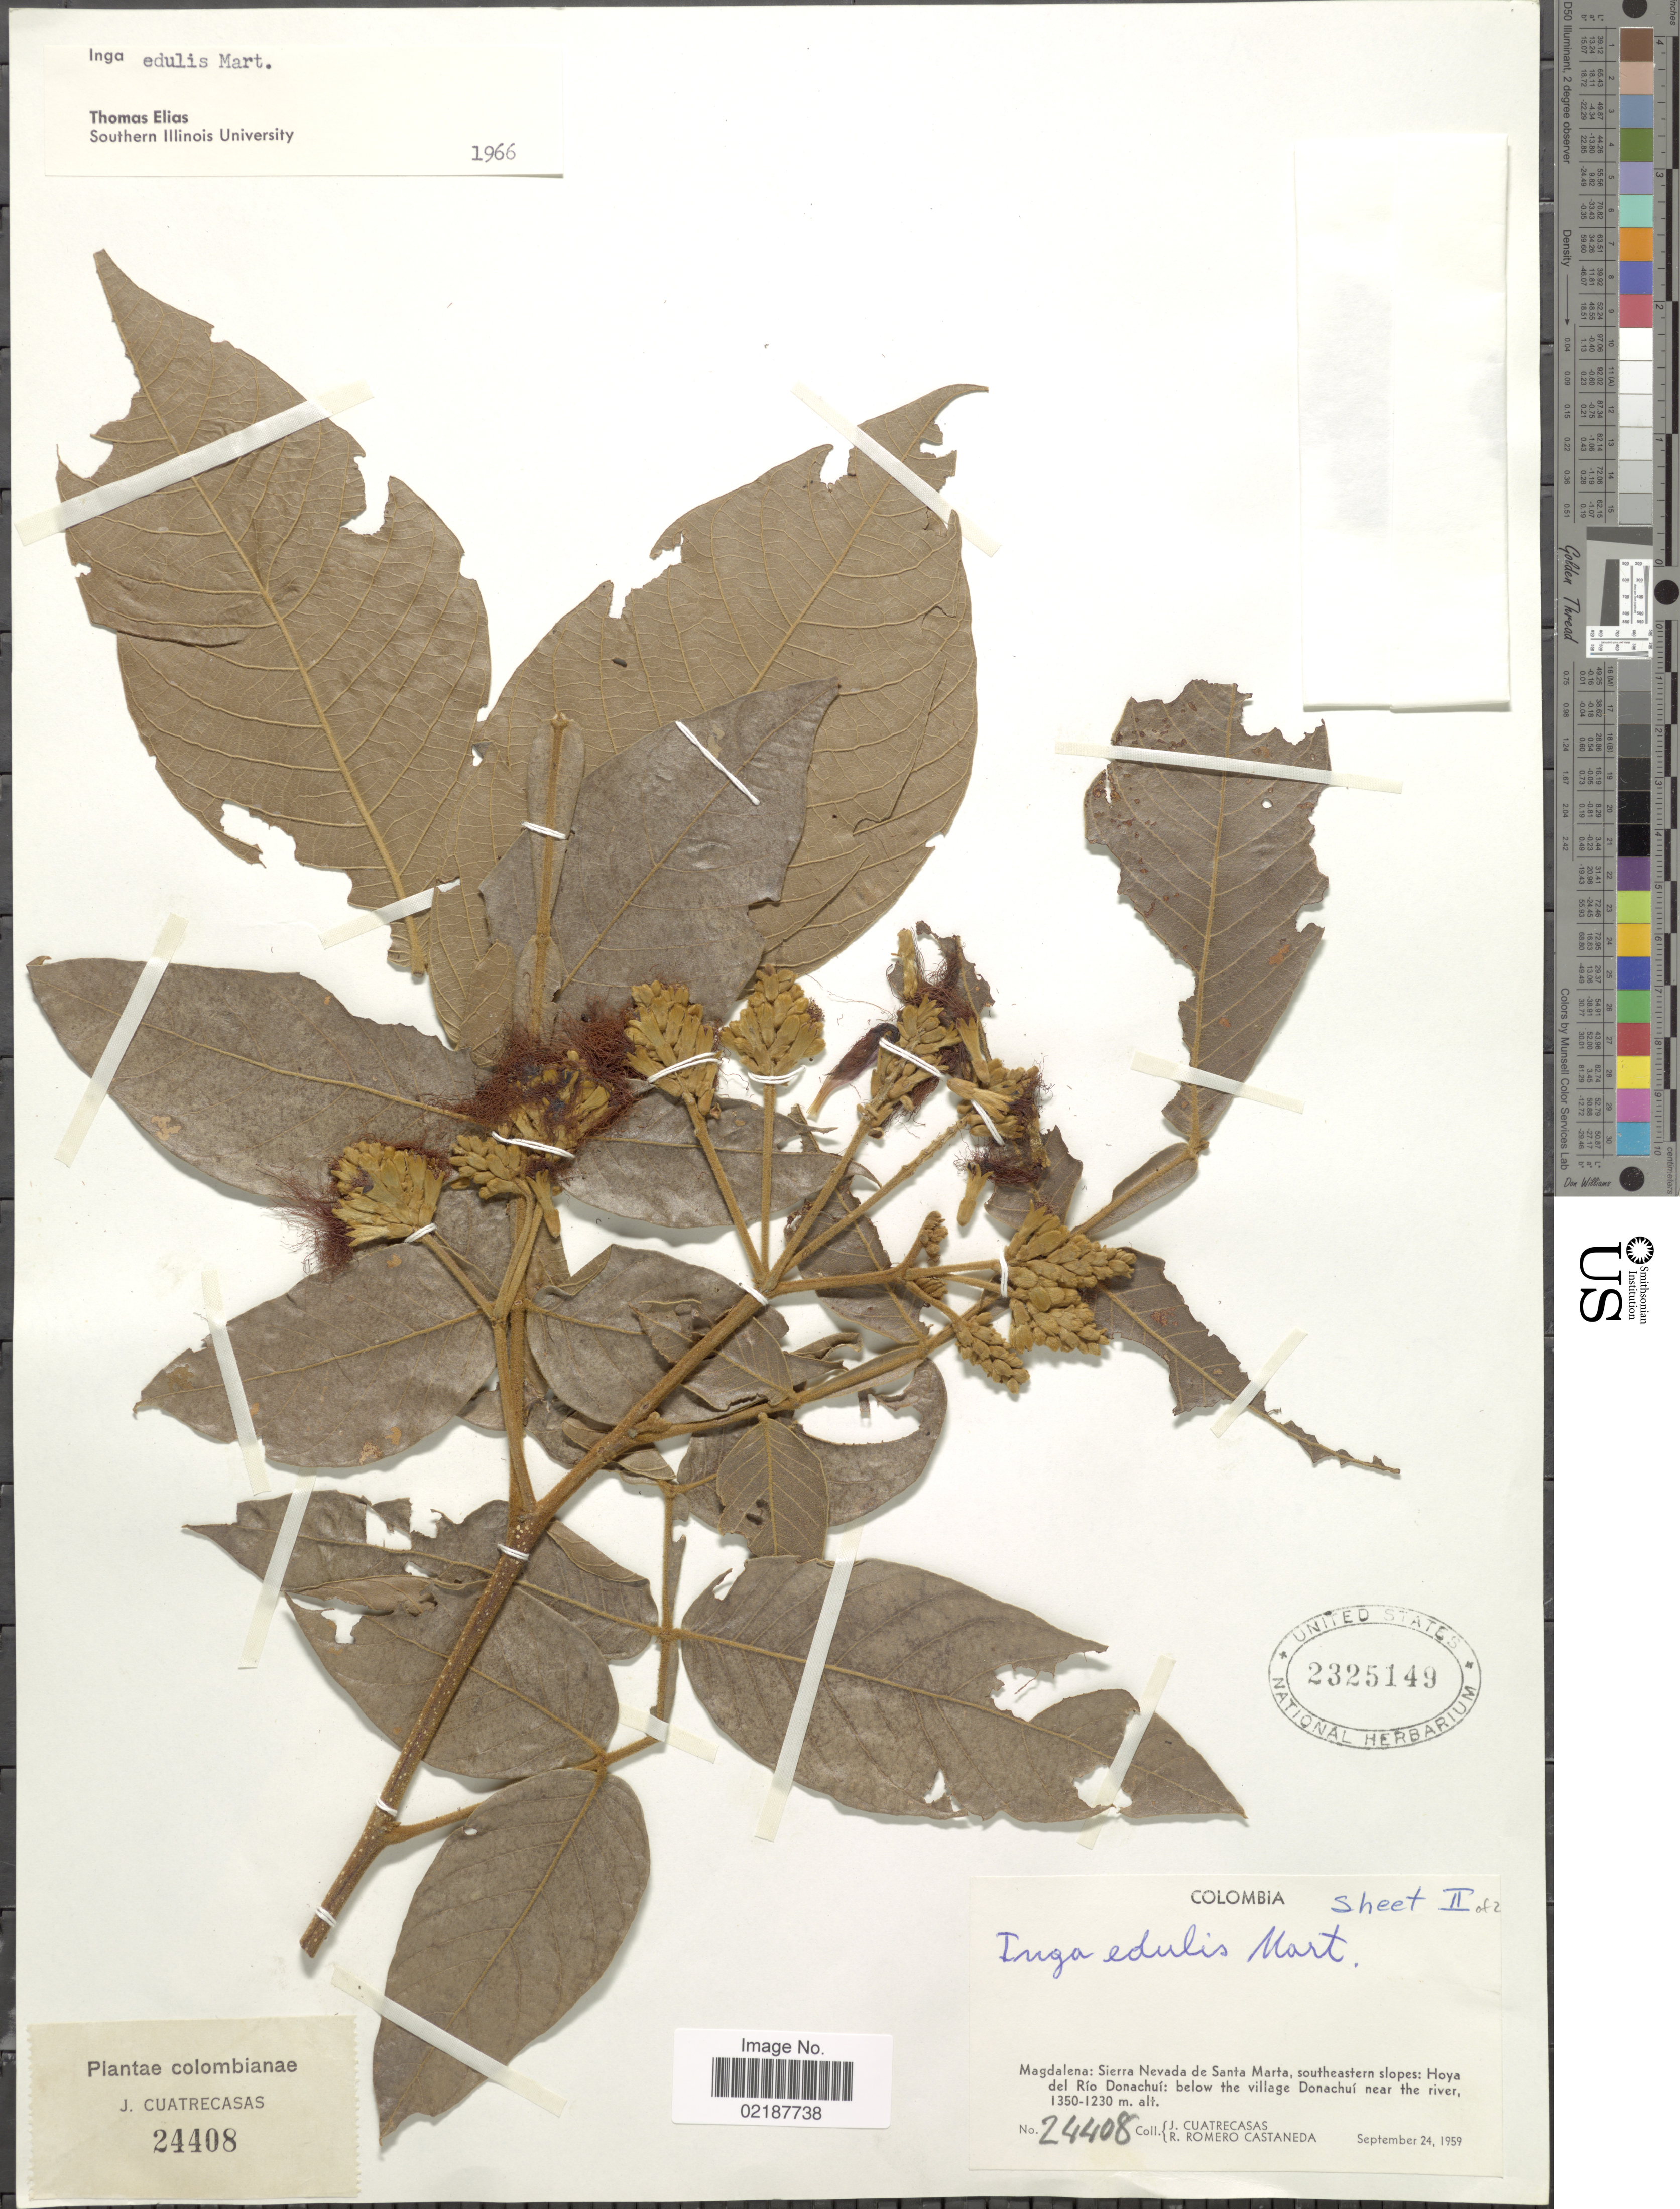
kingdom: Plantae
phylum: Tracheophyta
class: Magnoliopsida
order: Fabales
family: Fabaceae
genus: Inga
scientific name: Inga edulis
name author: Mart.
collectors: J. Cuatrecasas & R. Romero Castañeda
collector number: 24408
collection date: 1959-09-24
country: Colombia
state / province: Magdalena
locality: Sierra Nevada de Santa Marta, southeastern slopes: Hoya del Rio Donachui: below the village Donachui near the river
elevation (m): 1230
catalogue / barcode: US 2325149